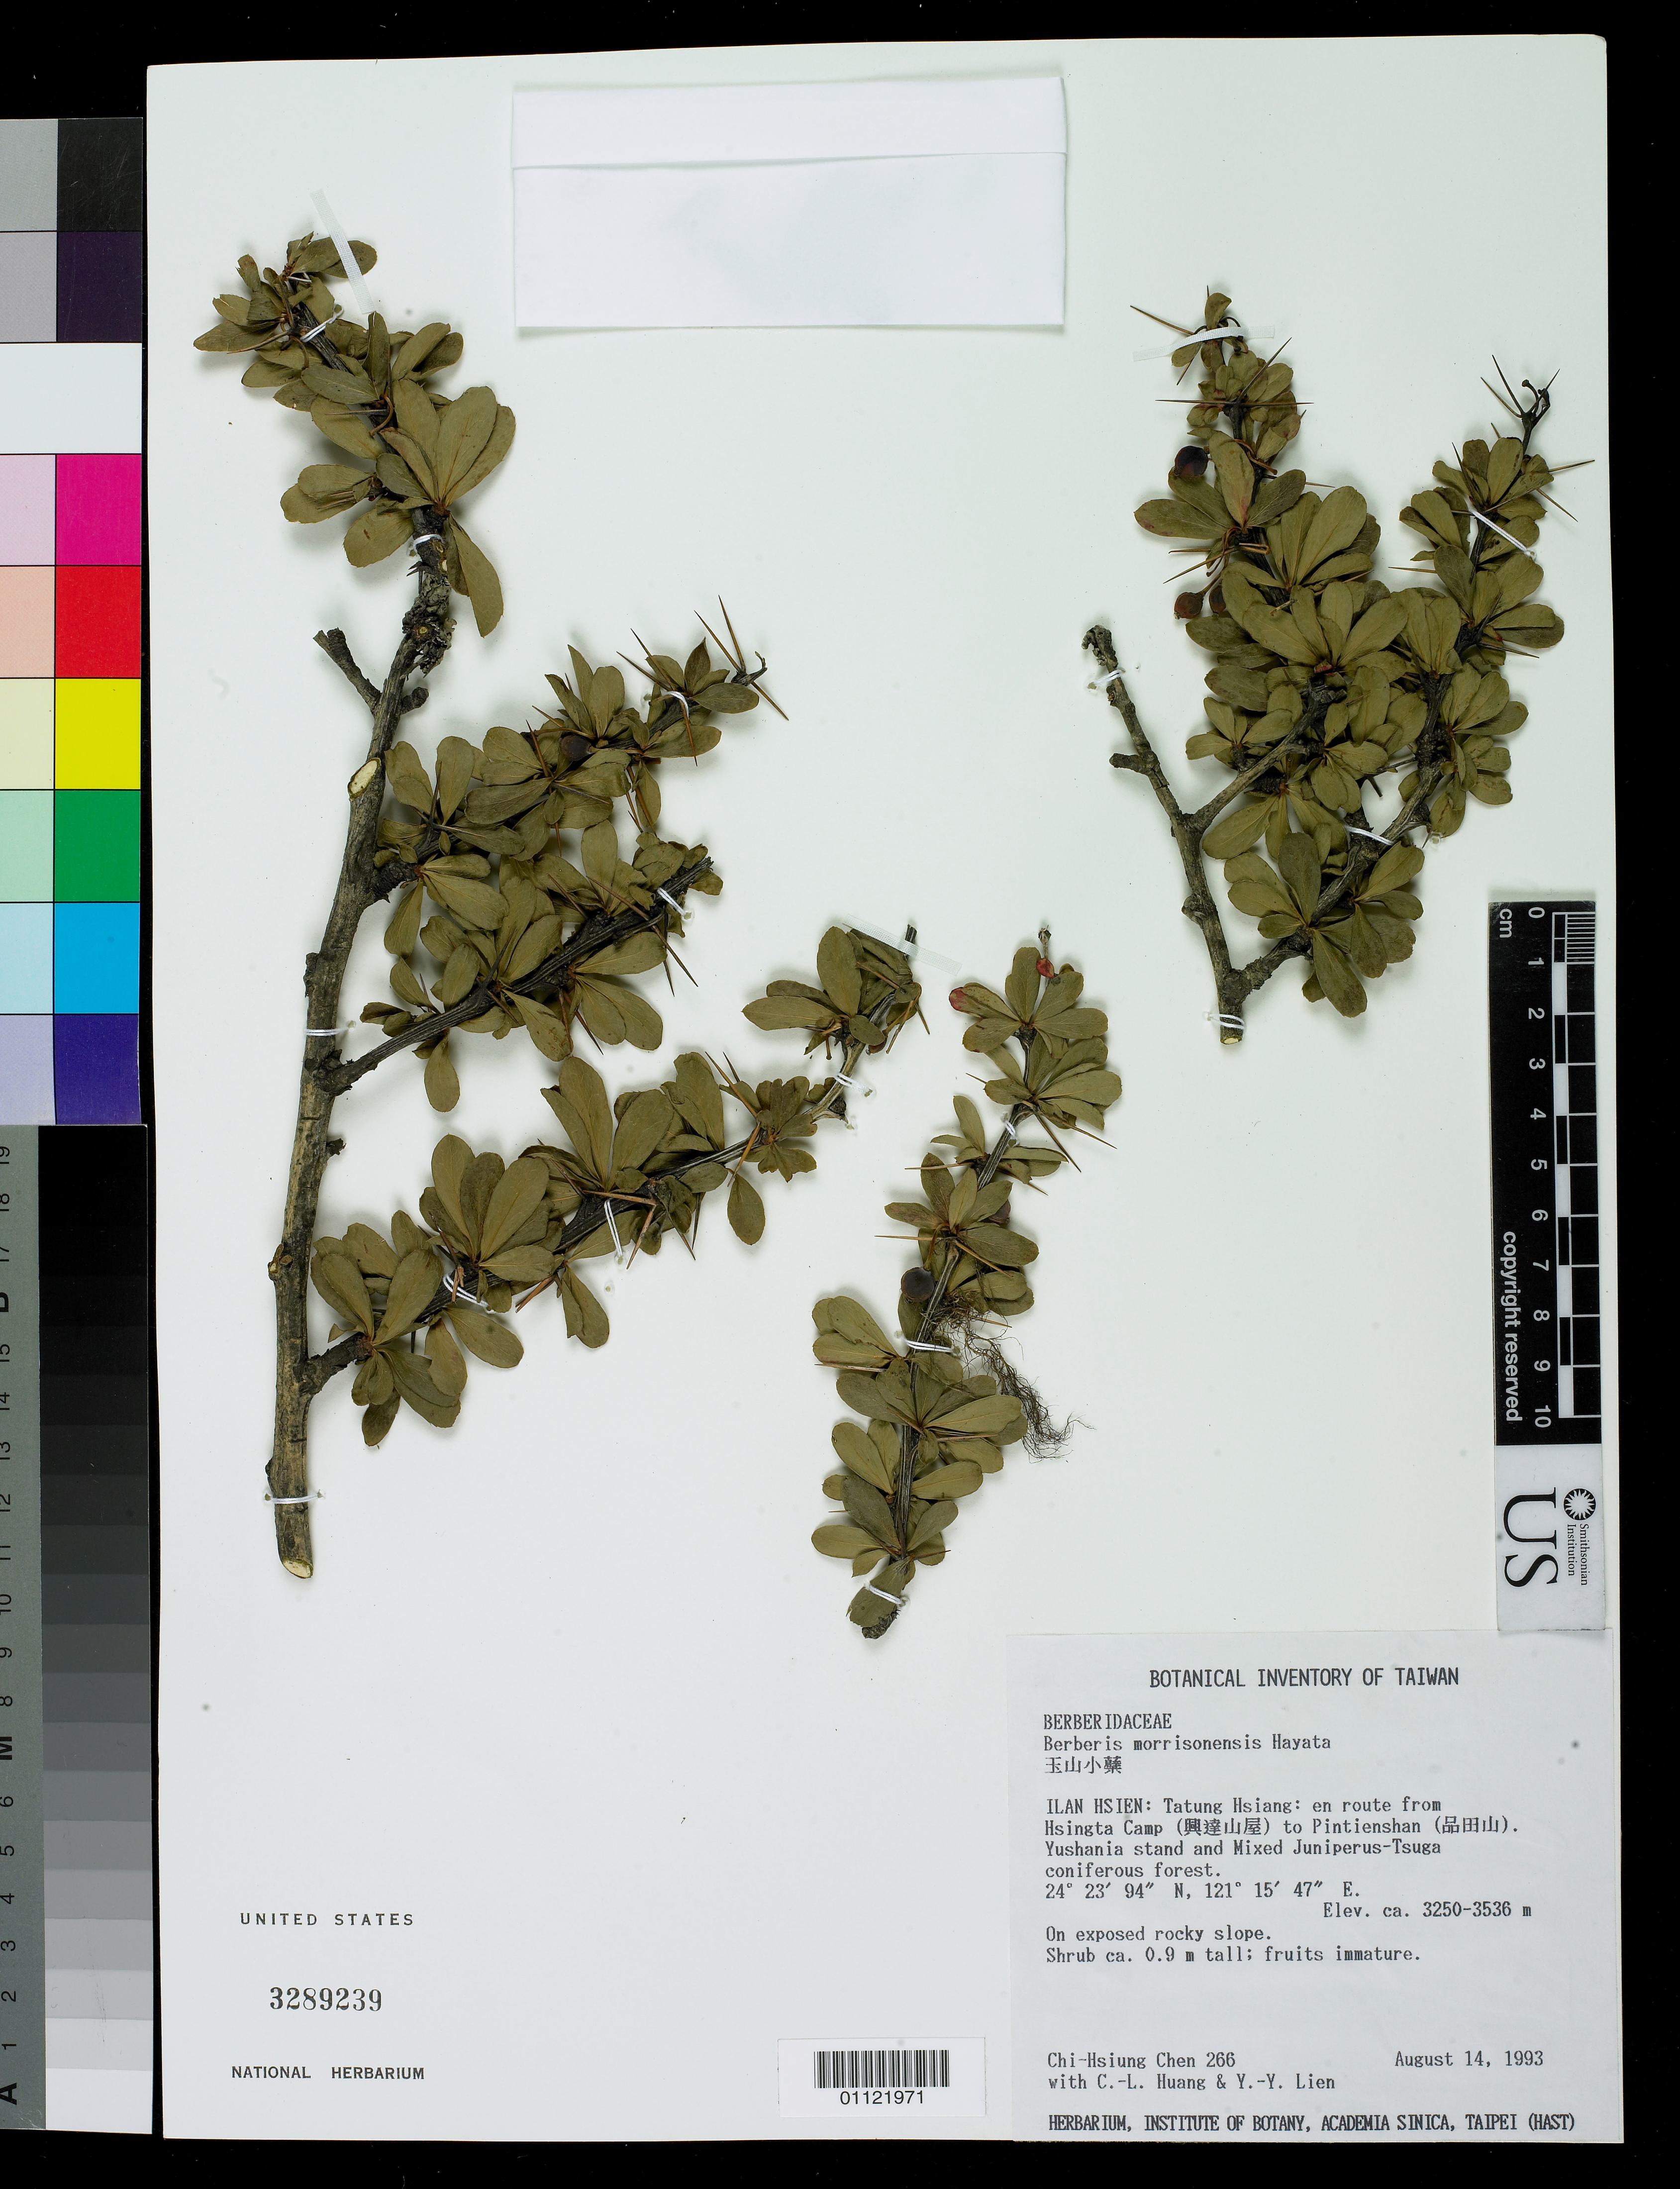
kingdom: Plantae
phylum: Tracheophyta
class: Magnoliopsida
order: Ranunculales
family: Berberidaceae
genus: Berberis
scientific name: Berberis morrisonensis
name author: Hayata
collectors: C.-L. Huang, C.-H. Chen & Y. Y. Lien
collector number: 266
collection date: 1993-08-14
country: Taiwan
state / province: Taichung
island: Taiwan [Formosa]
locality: en route from Hsingta Camp to Pintienshan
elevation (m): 3250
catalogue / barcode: US 3289239